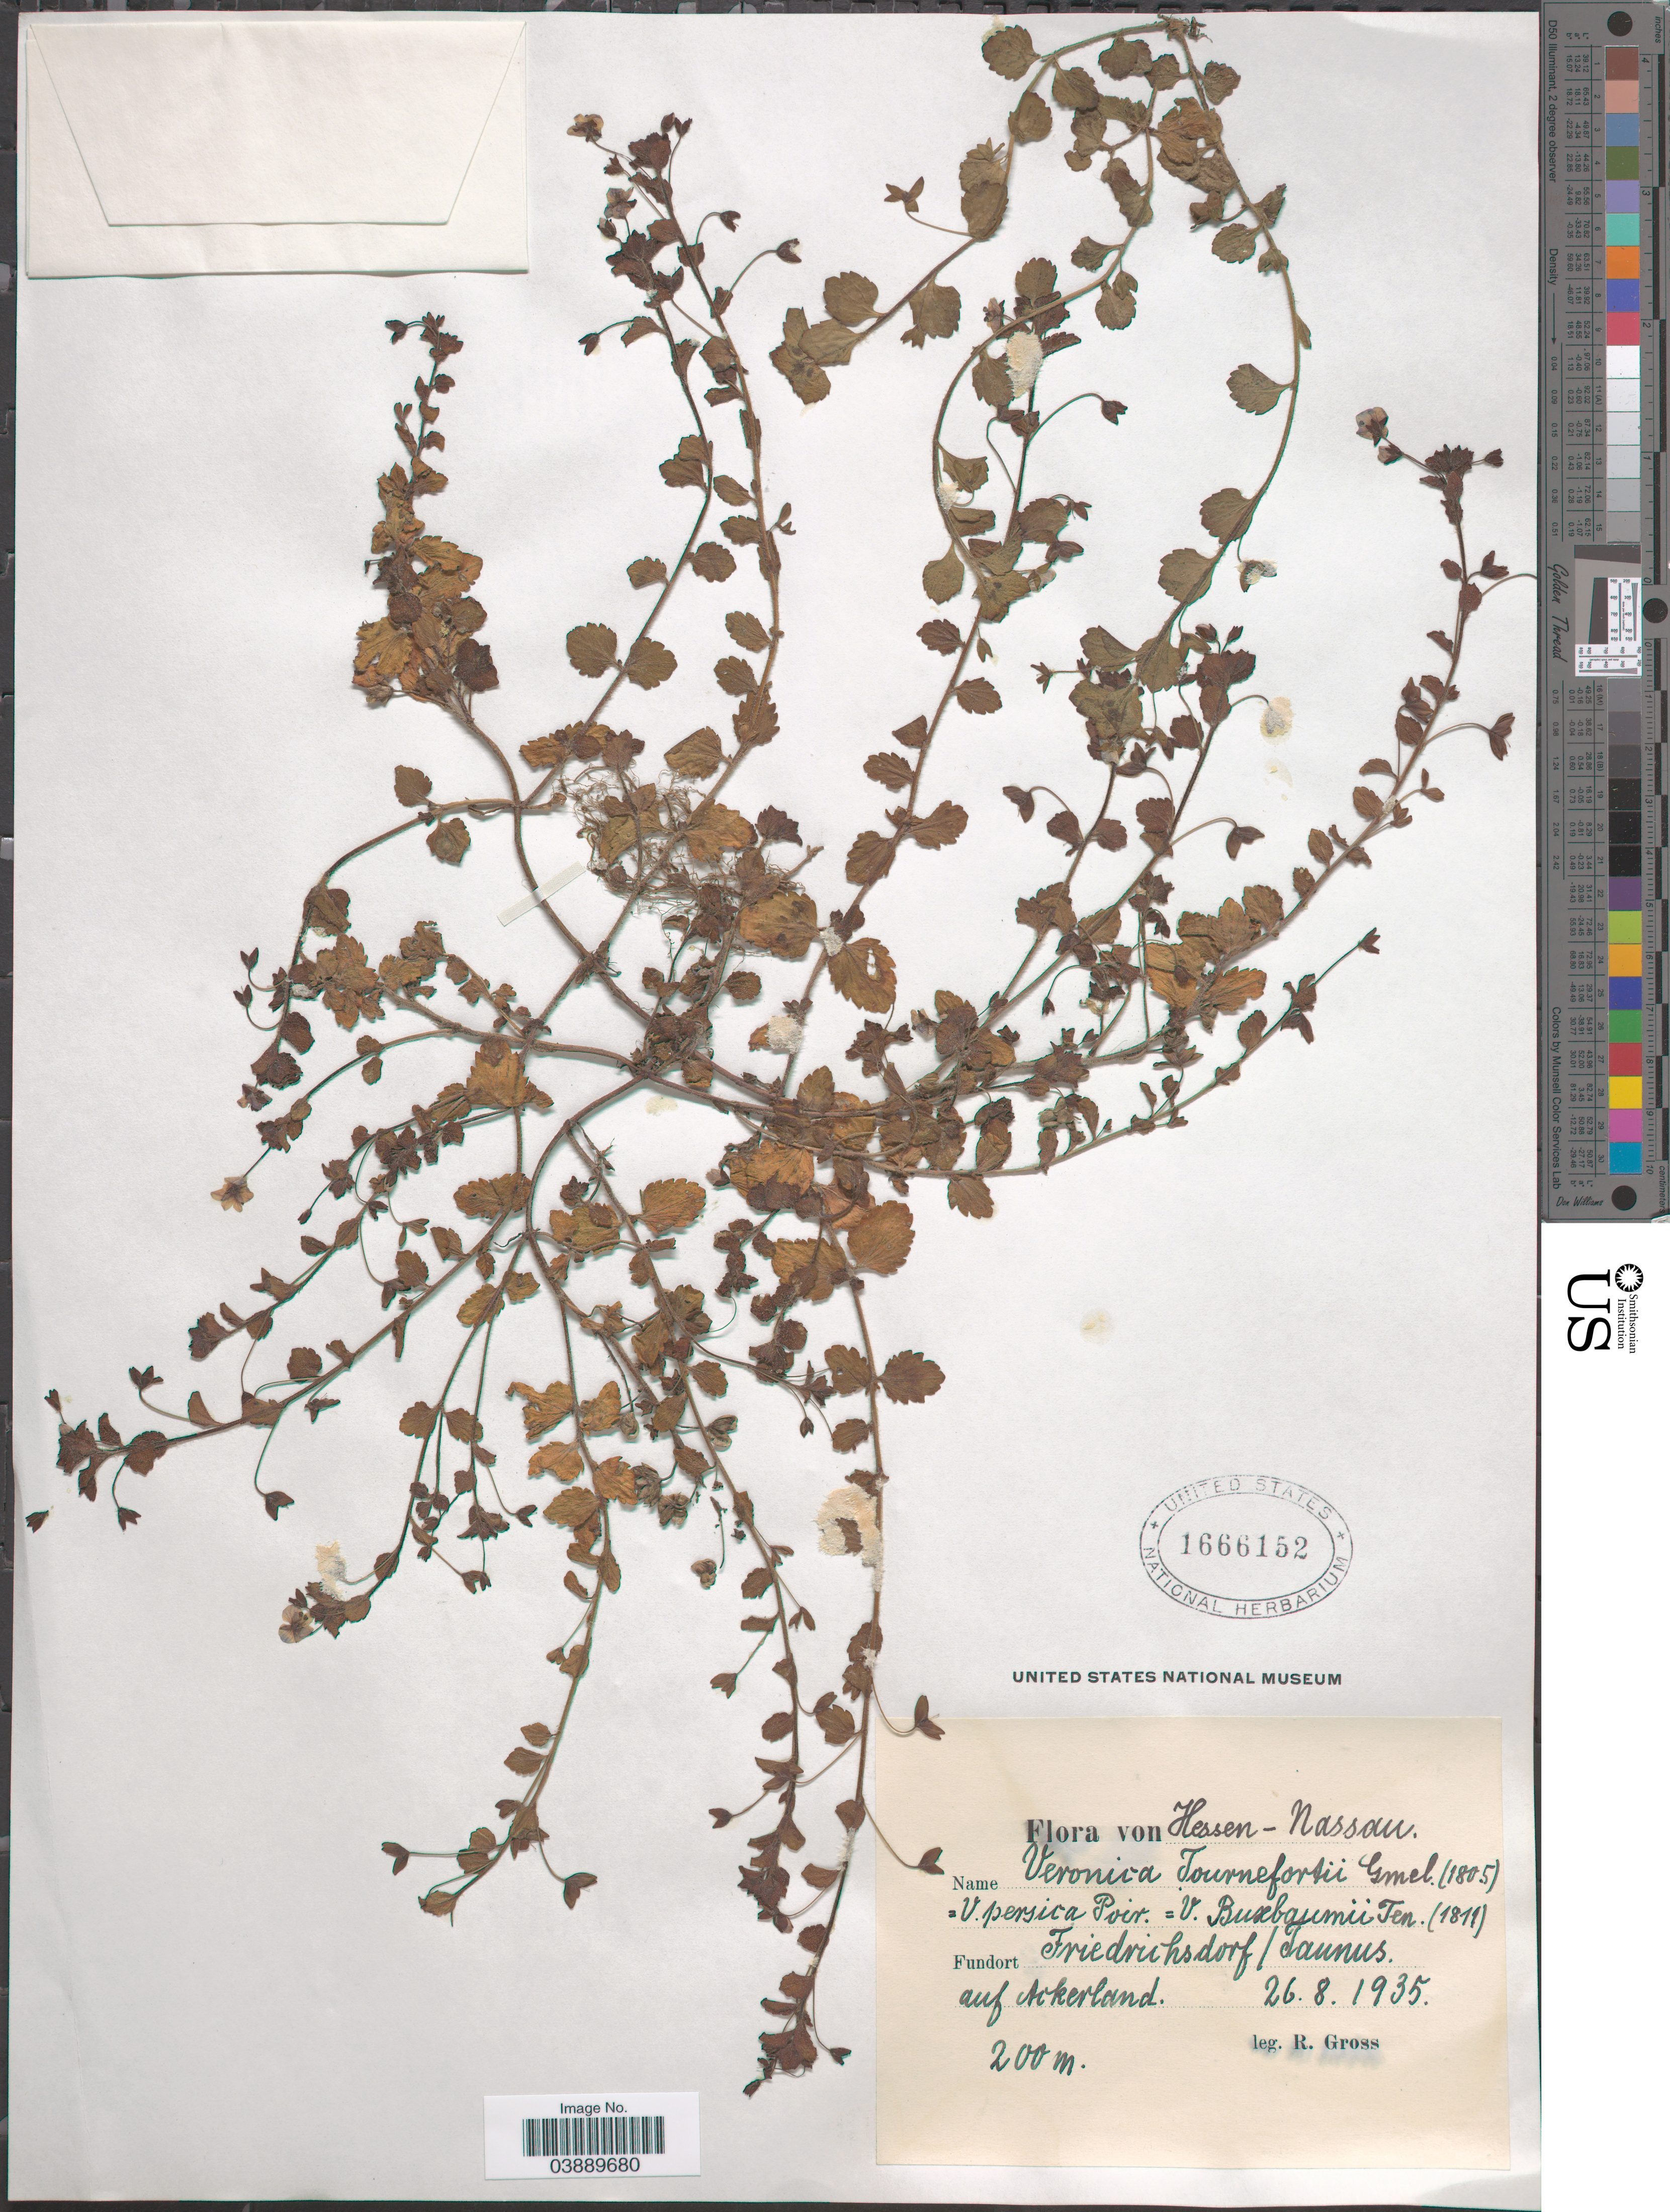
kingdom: Plantae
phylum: Tracheophyta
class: Magnoliopsida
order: Lamiales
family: Plantaginaceae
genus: Veronica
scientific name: Veronica persica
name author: Poir.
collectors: R. Gross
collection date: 1935-08-26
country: Germany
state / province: Hesse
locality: Hessen-Nassau. Friedrichsdorf/Taunus auf Aikerland.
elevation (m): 200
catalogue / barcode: US 1666152